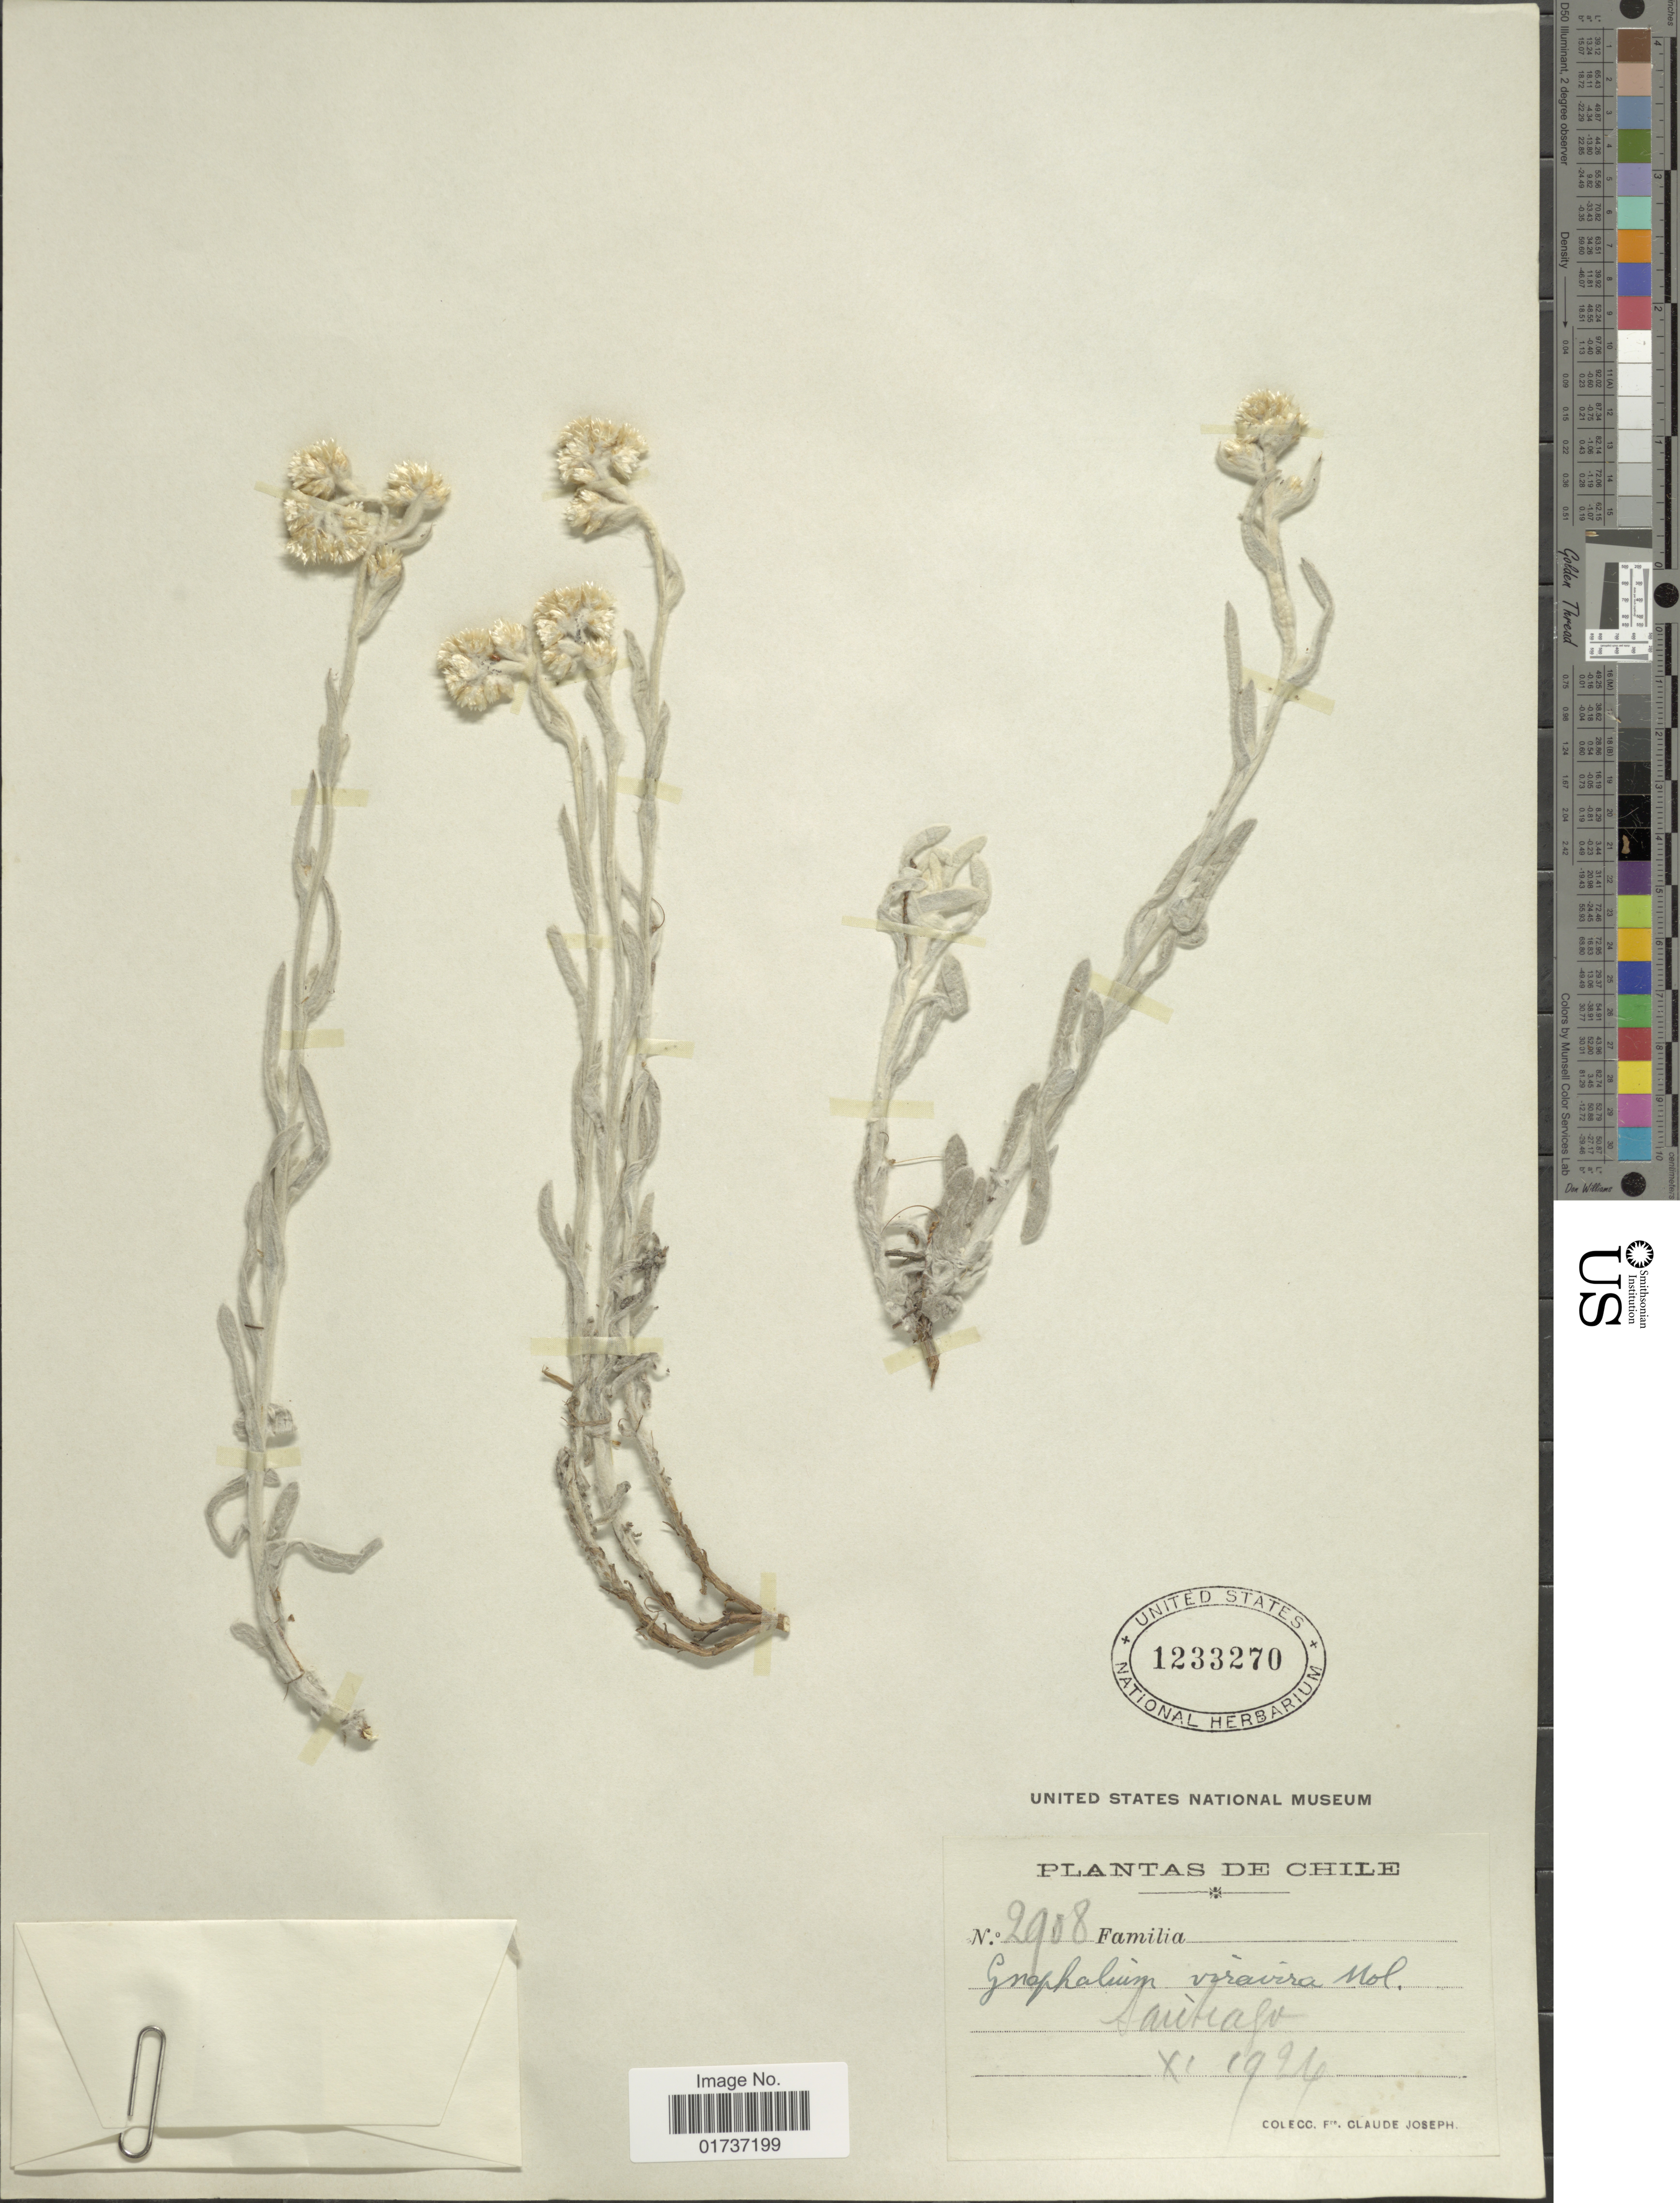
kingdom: Plantae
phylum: Tracheophyta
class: Magnoliopsida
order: Asterales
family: Asteraceae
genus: Gnaphalium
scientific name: Gnaphalium vira-vira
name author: Molina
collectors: Frere Claude Joseph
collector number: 2908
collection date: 1924-11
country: Chile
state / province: Región Metropolitana (RM)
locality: Santiago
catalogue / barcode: US 1233270